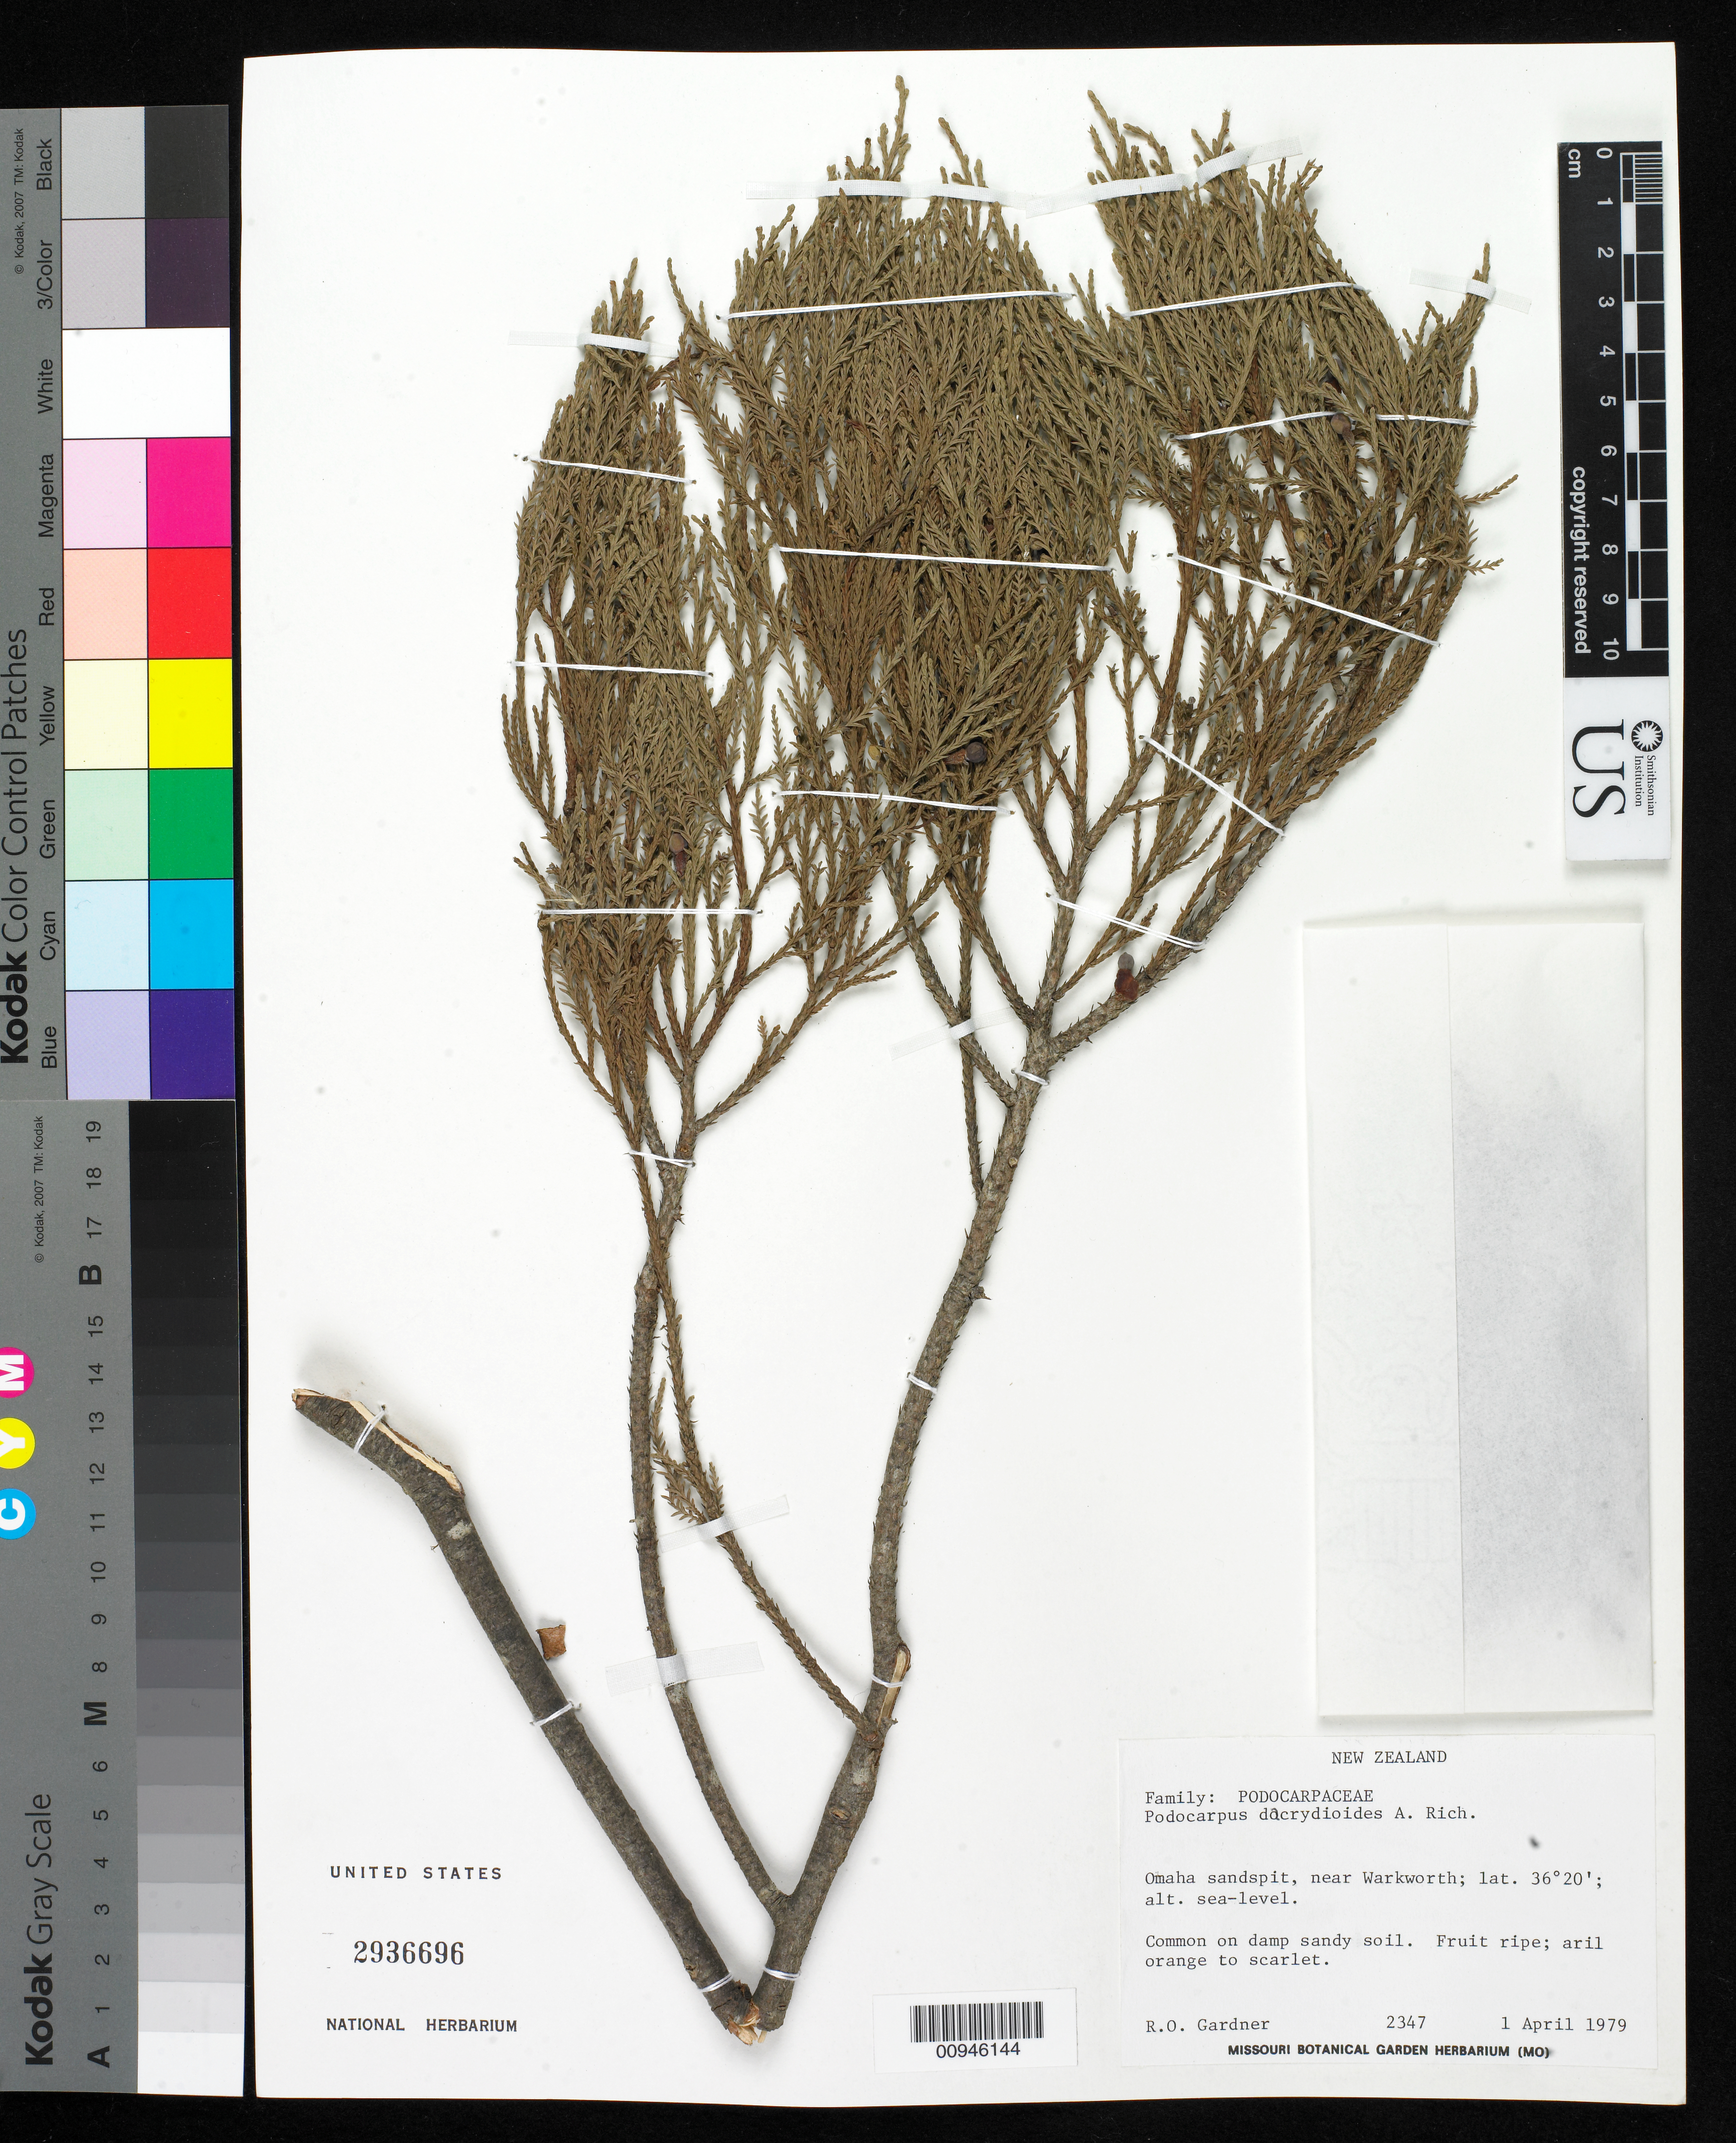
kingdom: Plantae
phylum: Tracheophyta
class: Pinopsida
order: Pinales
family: Podocarpaceae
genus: Podocarpus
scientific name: Podocarpus dacrydioides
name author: A. Rich.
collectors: R. O. Gardner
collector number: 2347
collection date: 1979-04-01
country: New Zealand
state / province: Auckland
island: North I.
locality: Omaha sanspit near Warksworth.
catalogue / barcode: US 2936696